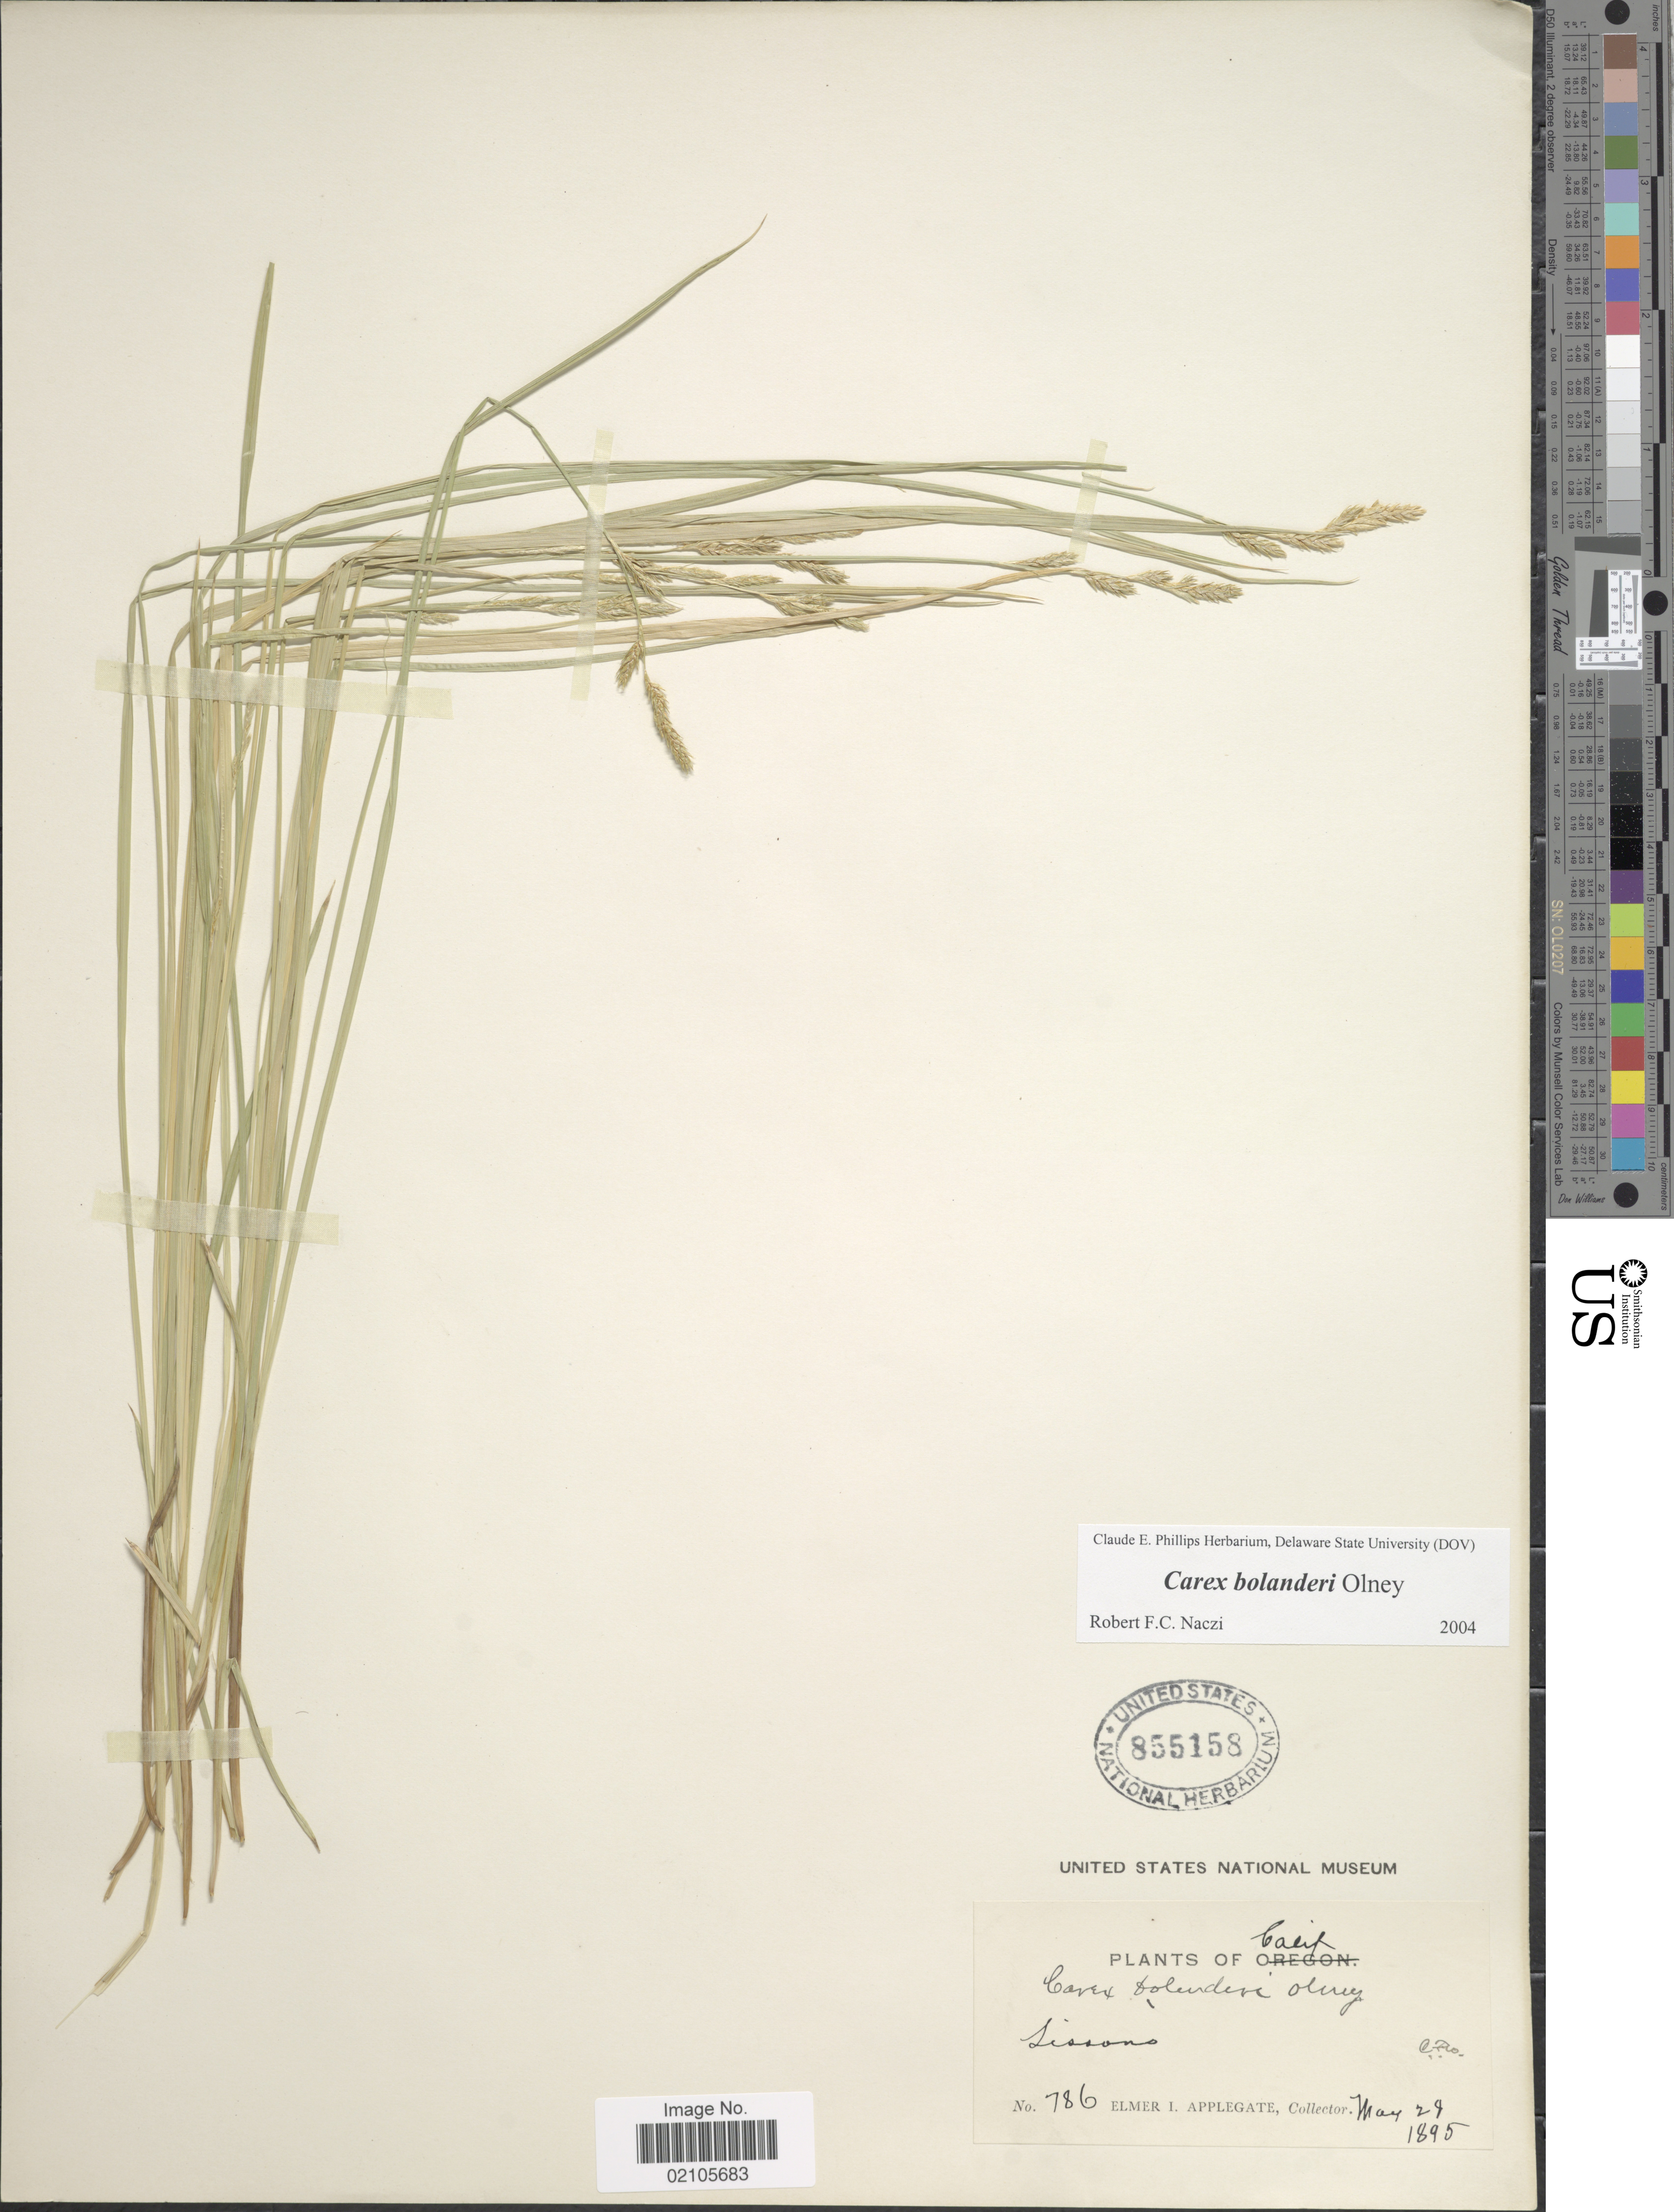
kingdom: Plantae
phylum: Tracheophyta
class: Liliopsida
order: Poales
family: Cyperaceae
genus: Carex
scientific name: Carex bolanderi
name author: Olney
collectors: E. I. Applegate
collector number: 786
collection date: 1895-05-29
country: United States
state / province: California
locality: Lissons, Calif.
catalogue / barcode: US 855158